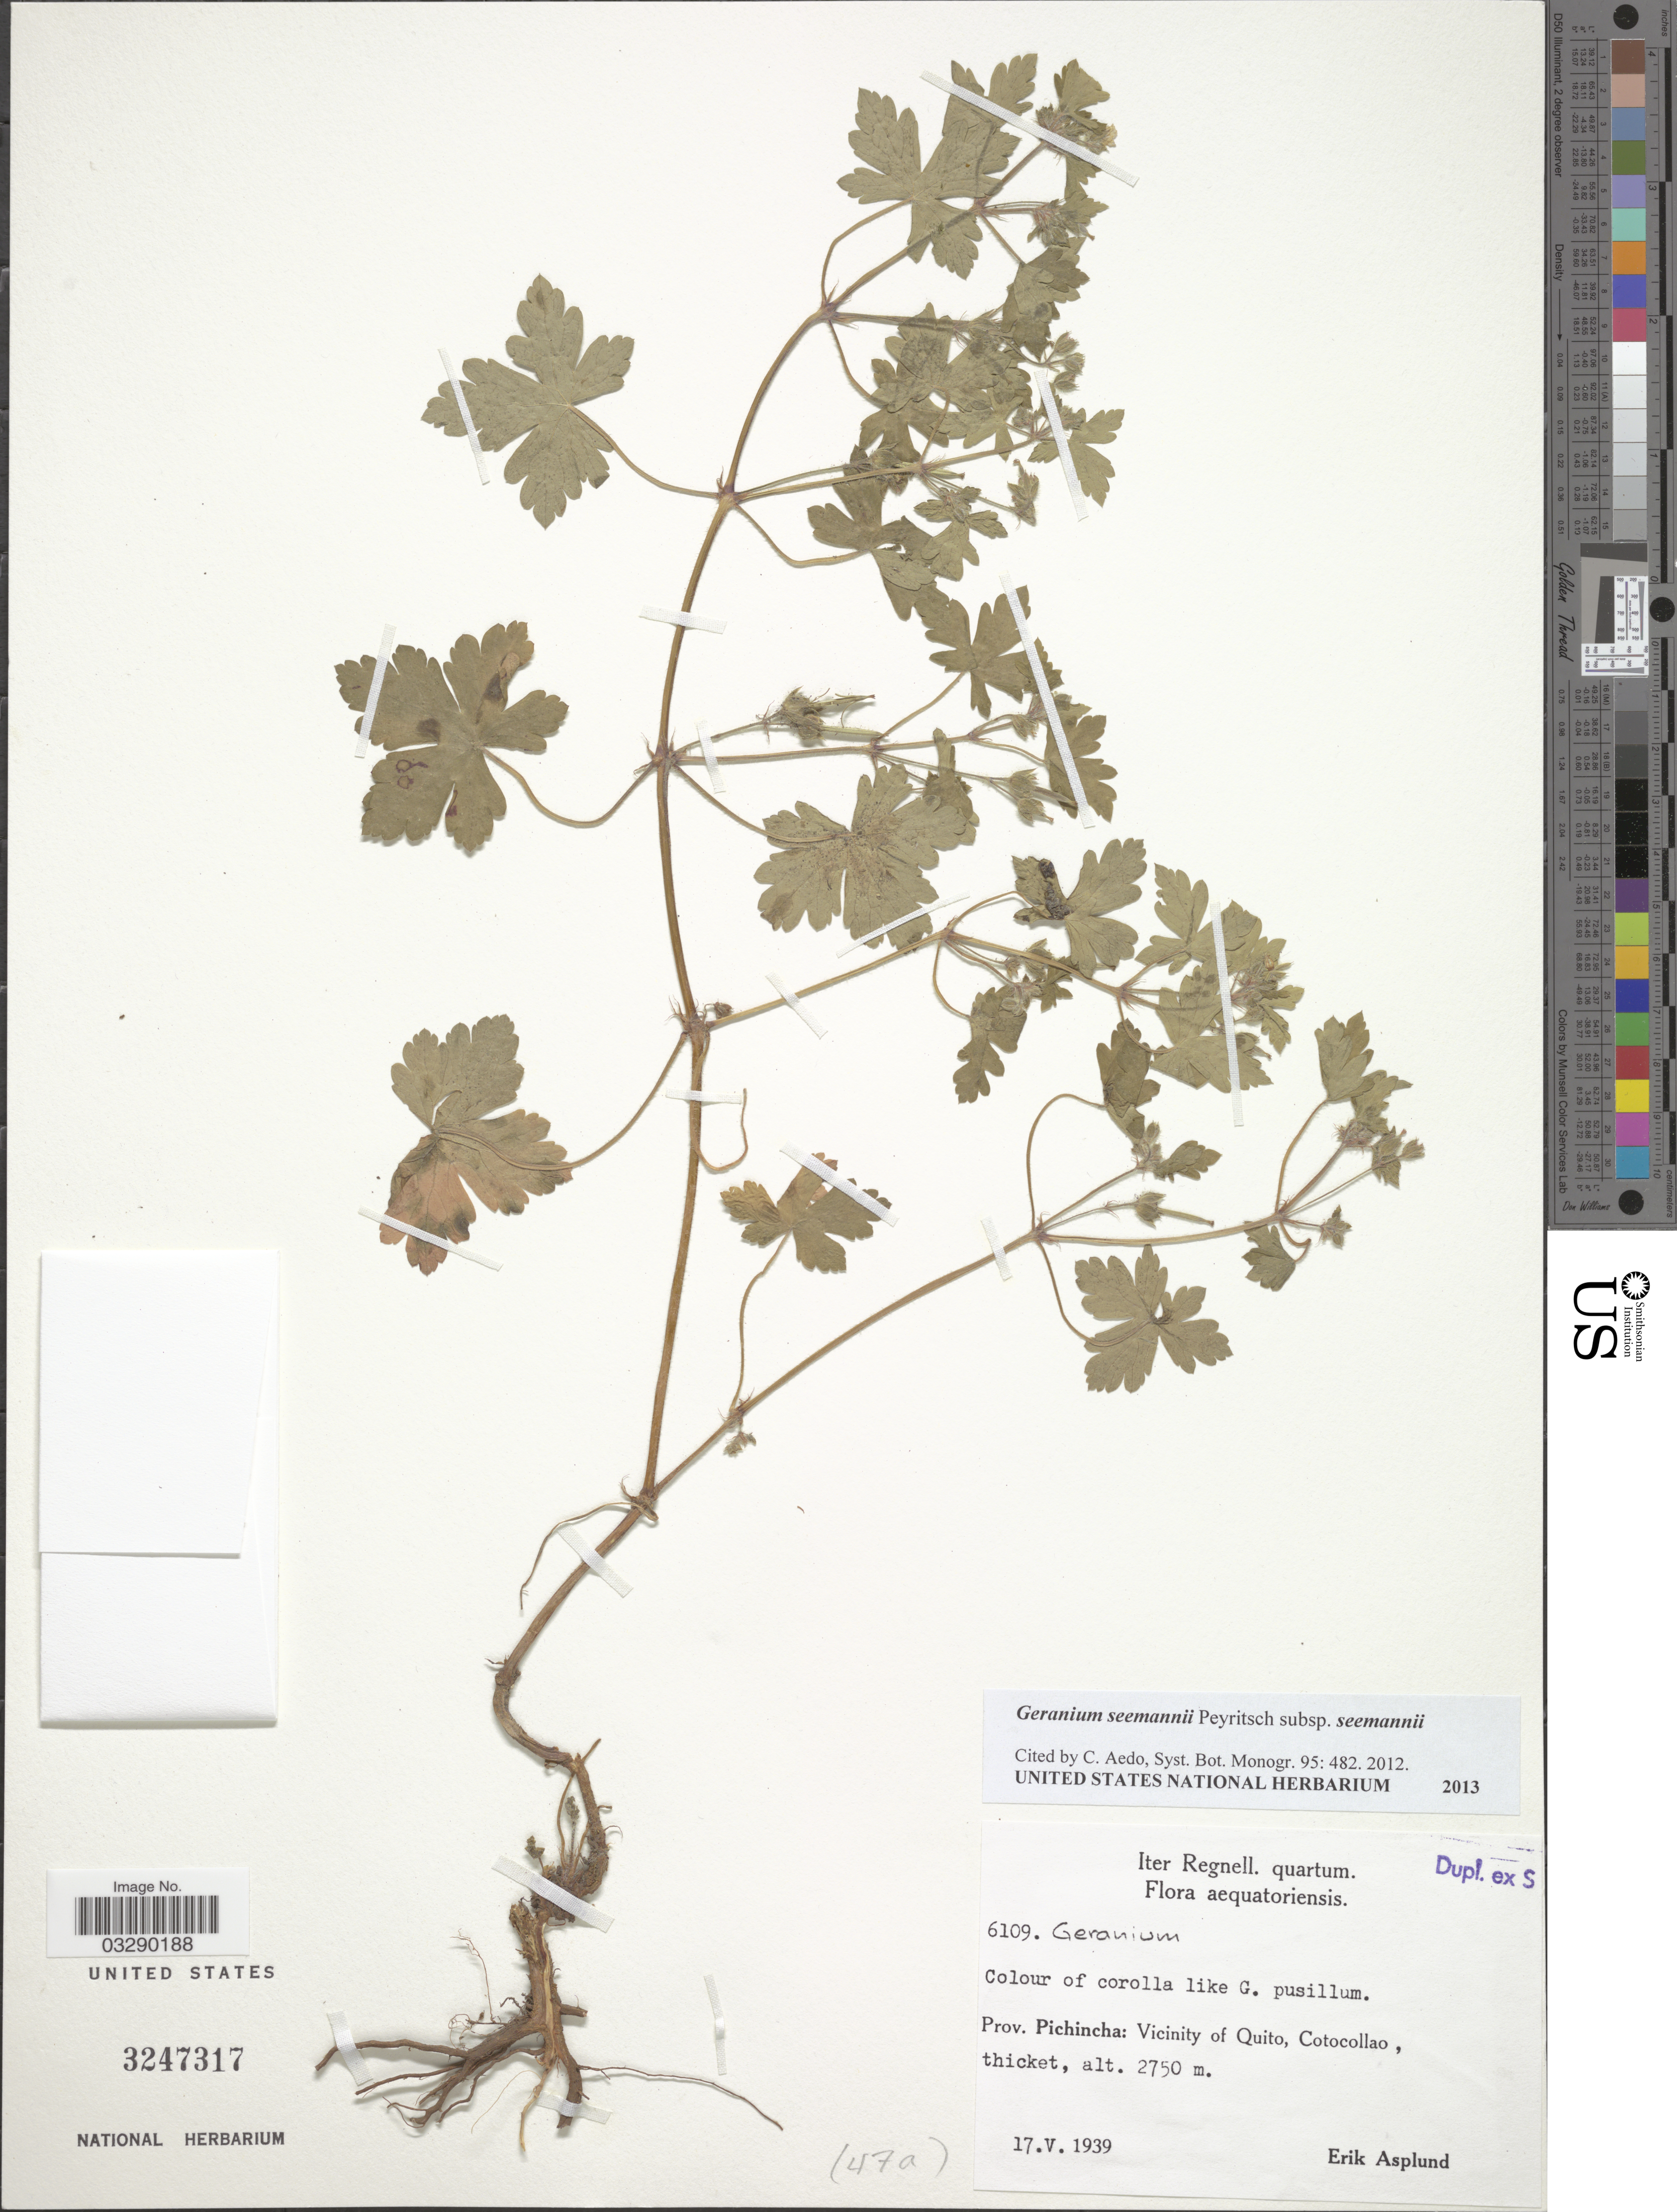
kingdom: Plantae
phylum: Tracheophyta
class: Magnoliopsida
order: Geraniales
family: Geraniaceae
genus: Geranium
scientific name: Geranium seemannii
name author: Peyr.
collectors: E. Asplund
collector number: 6109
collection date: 1939-05-17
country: Ecuador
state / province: Pichincha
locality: Aequatoriensis. Vicinity of Quito, Cotocallao.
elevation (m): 2750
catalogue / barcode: US 3247317